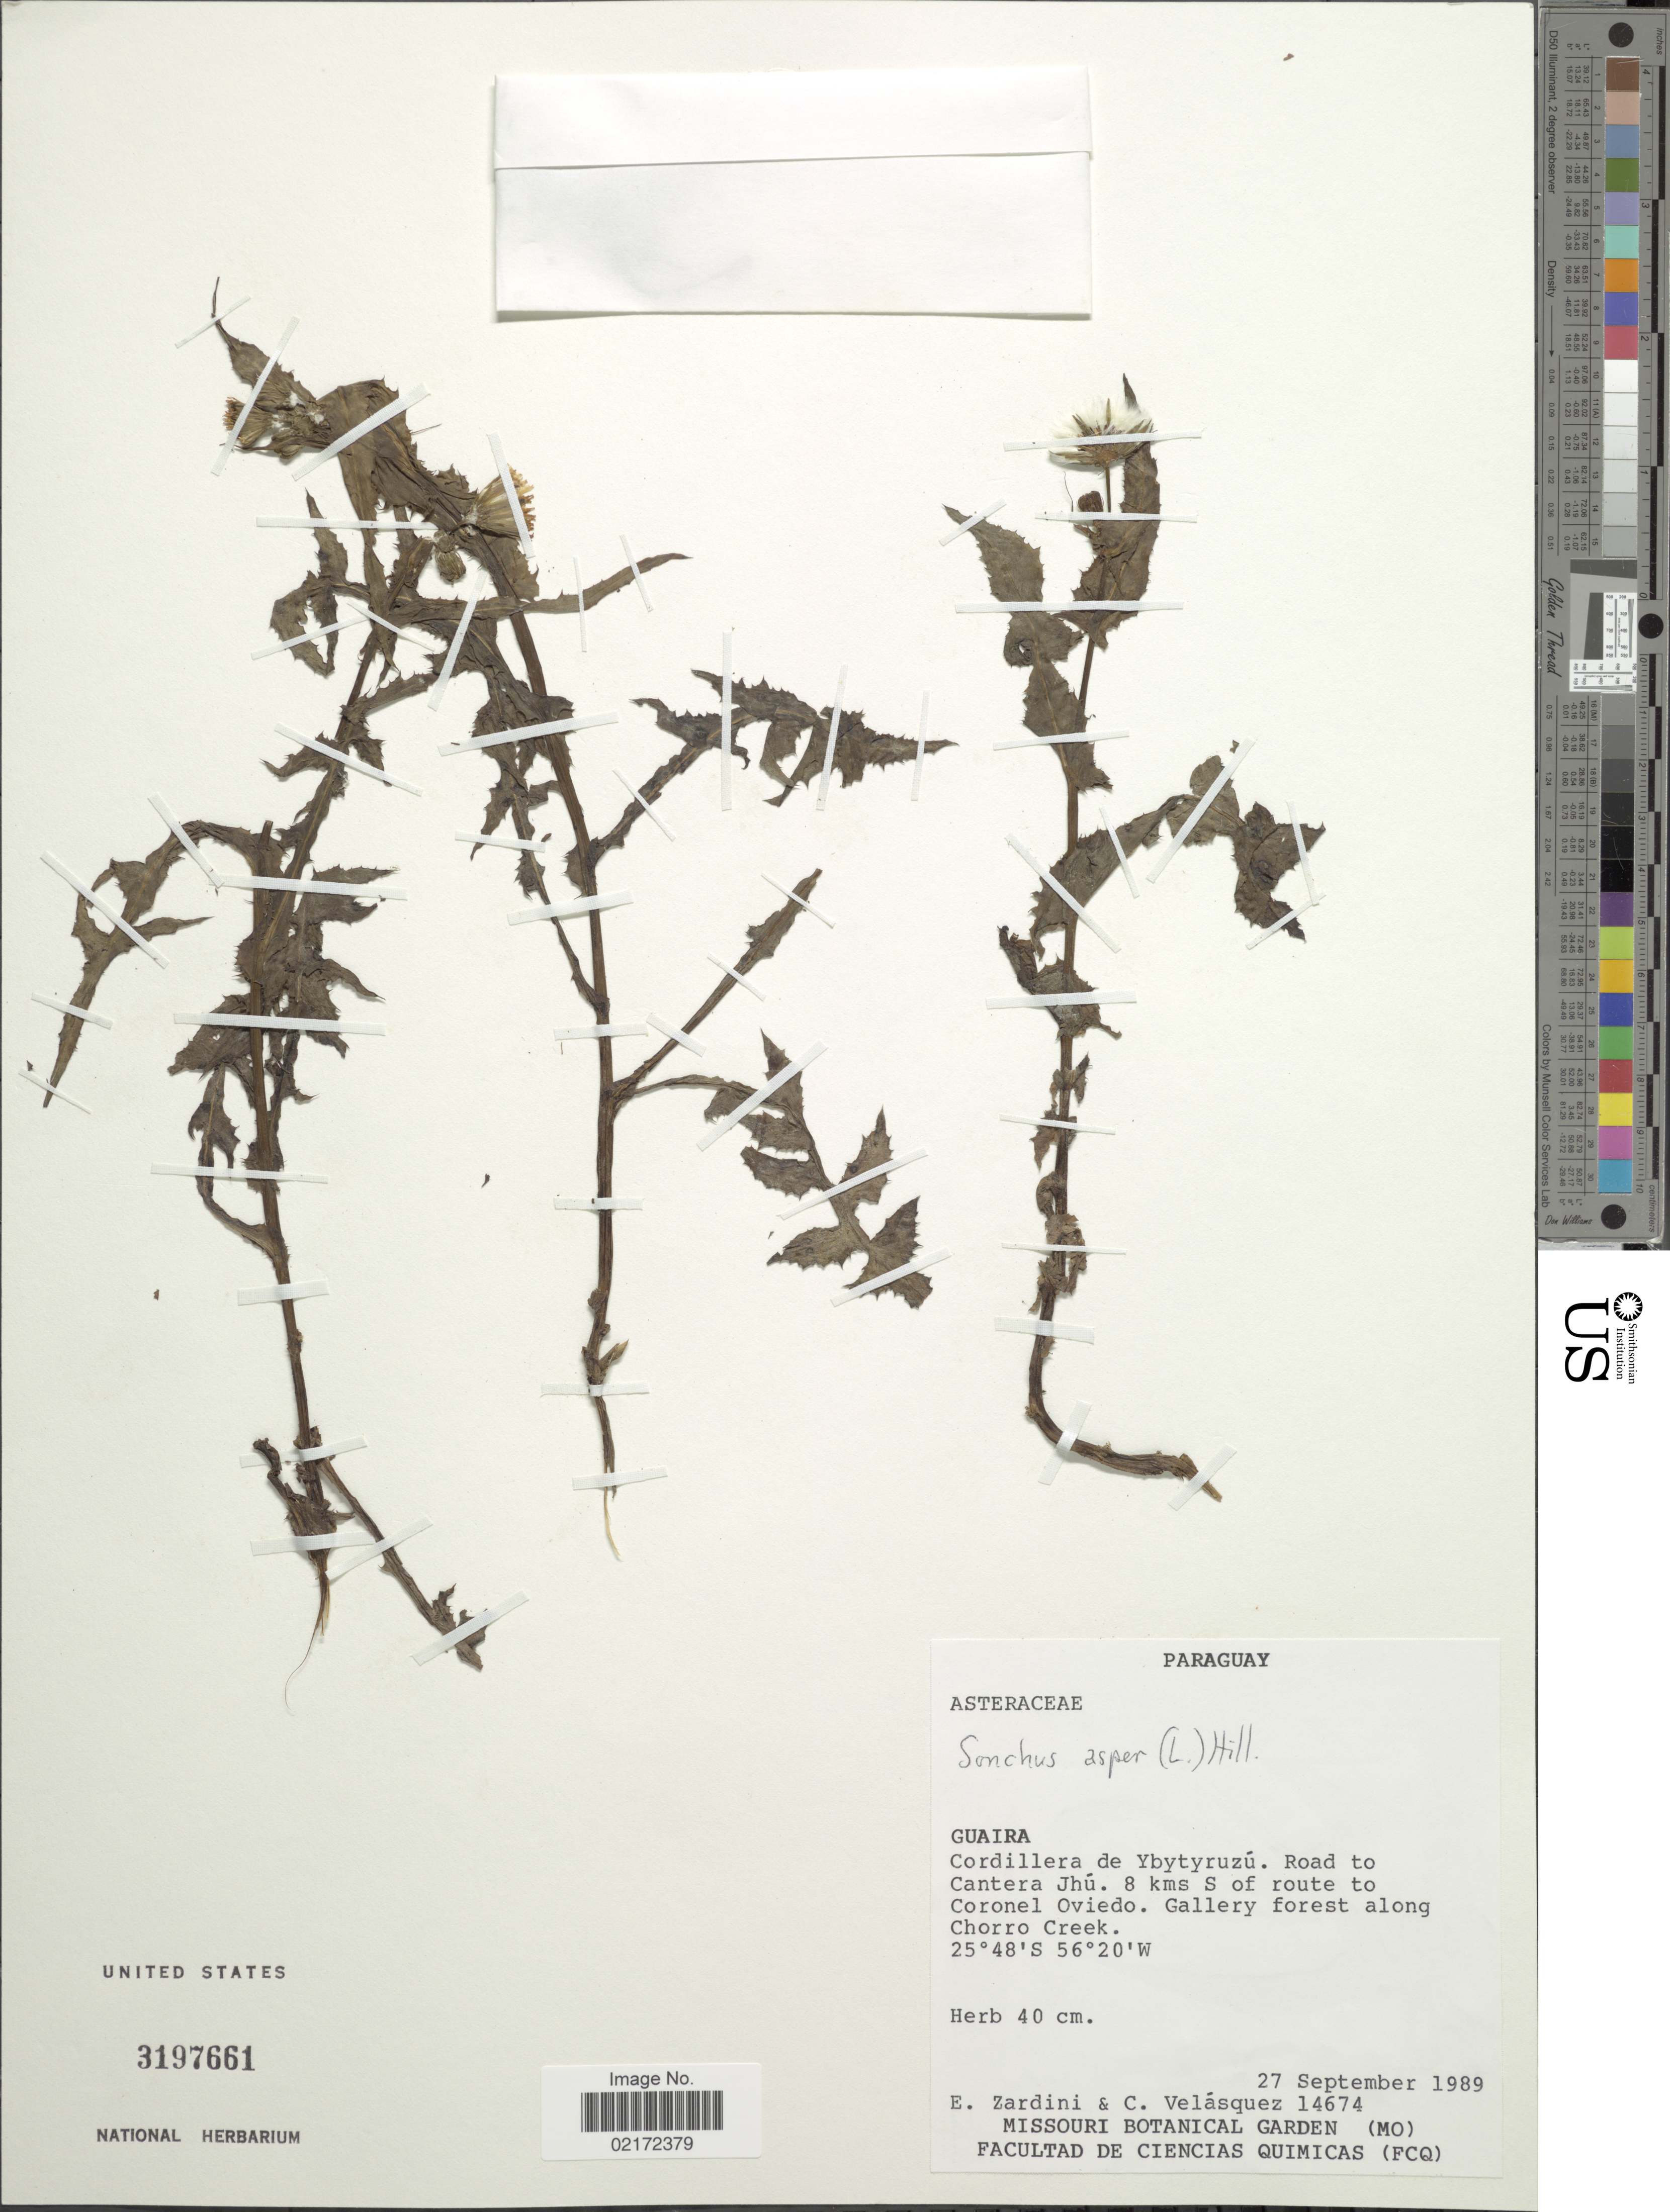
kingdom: Plantae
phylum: Tracheophyta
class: Magnoliopsida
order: Asterales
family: Asteraceae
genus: Sonchus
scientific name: Sonchus asper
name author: (L.) Hill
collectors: E. M. Zardini & C. Velásquez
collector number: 14674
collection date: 1989-09-27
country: Paraguay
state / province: Guaira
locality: Guaira. Cordillera de Ybytyruzú. Road to Cantera Jhú. 8 kms S of route to Coronel Oviedo. Gallery forest along Chorro Creek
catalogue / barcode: US 3197661